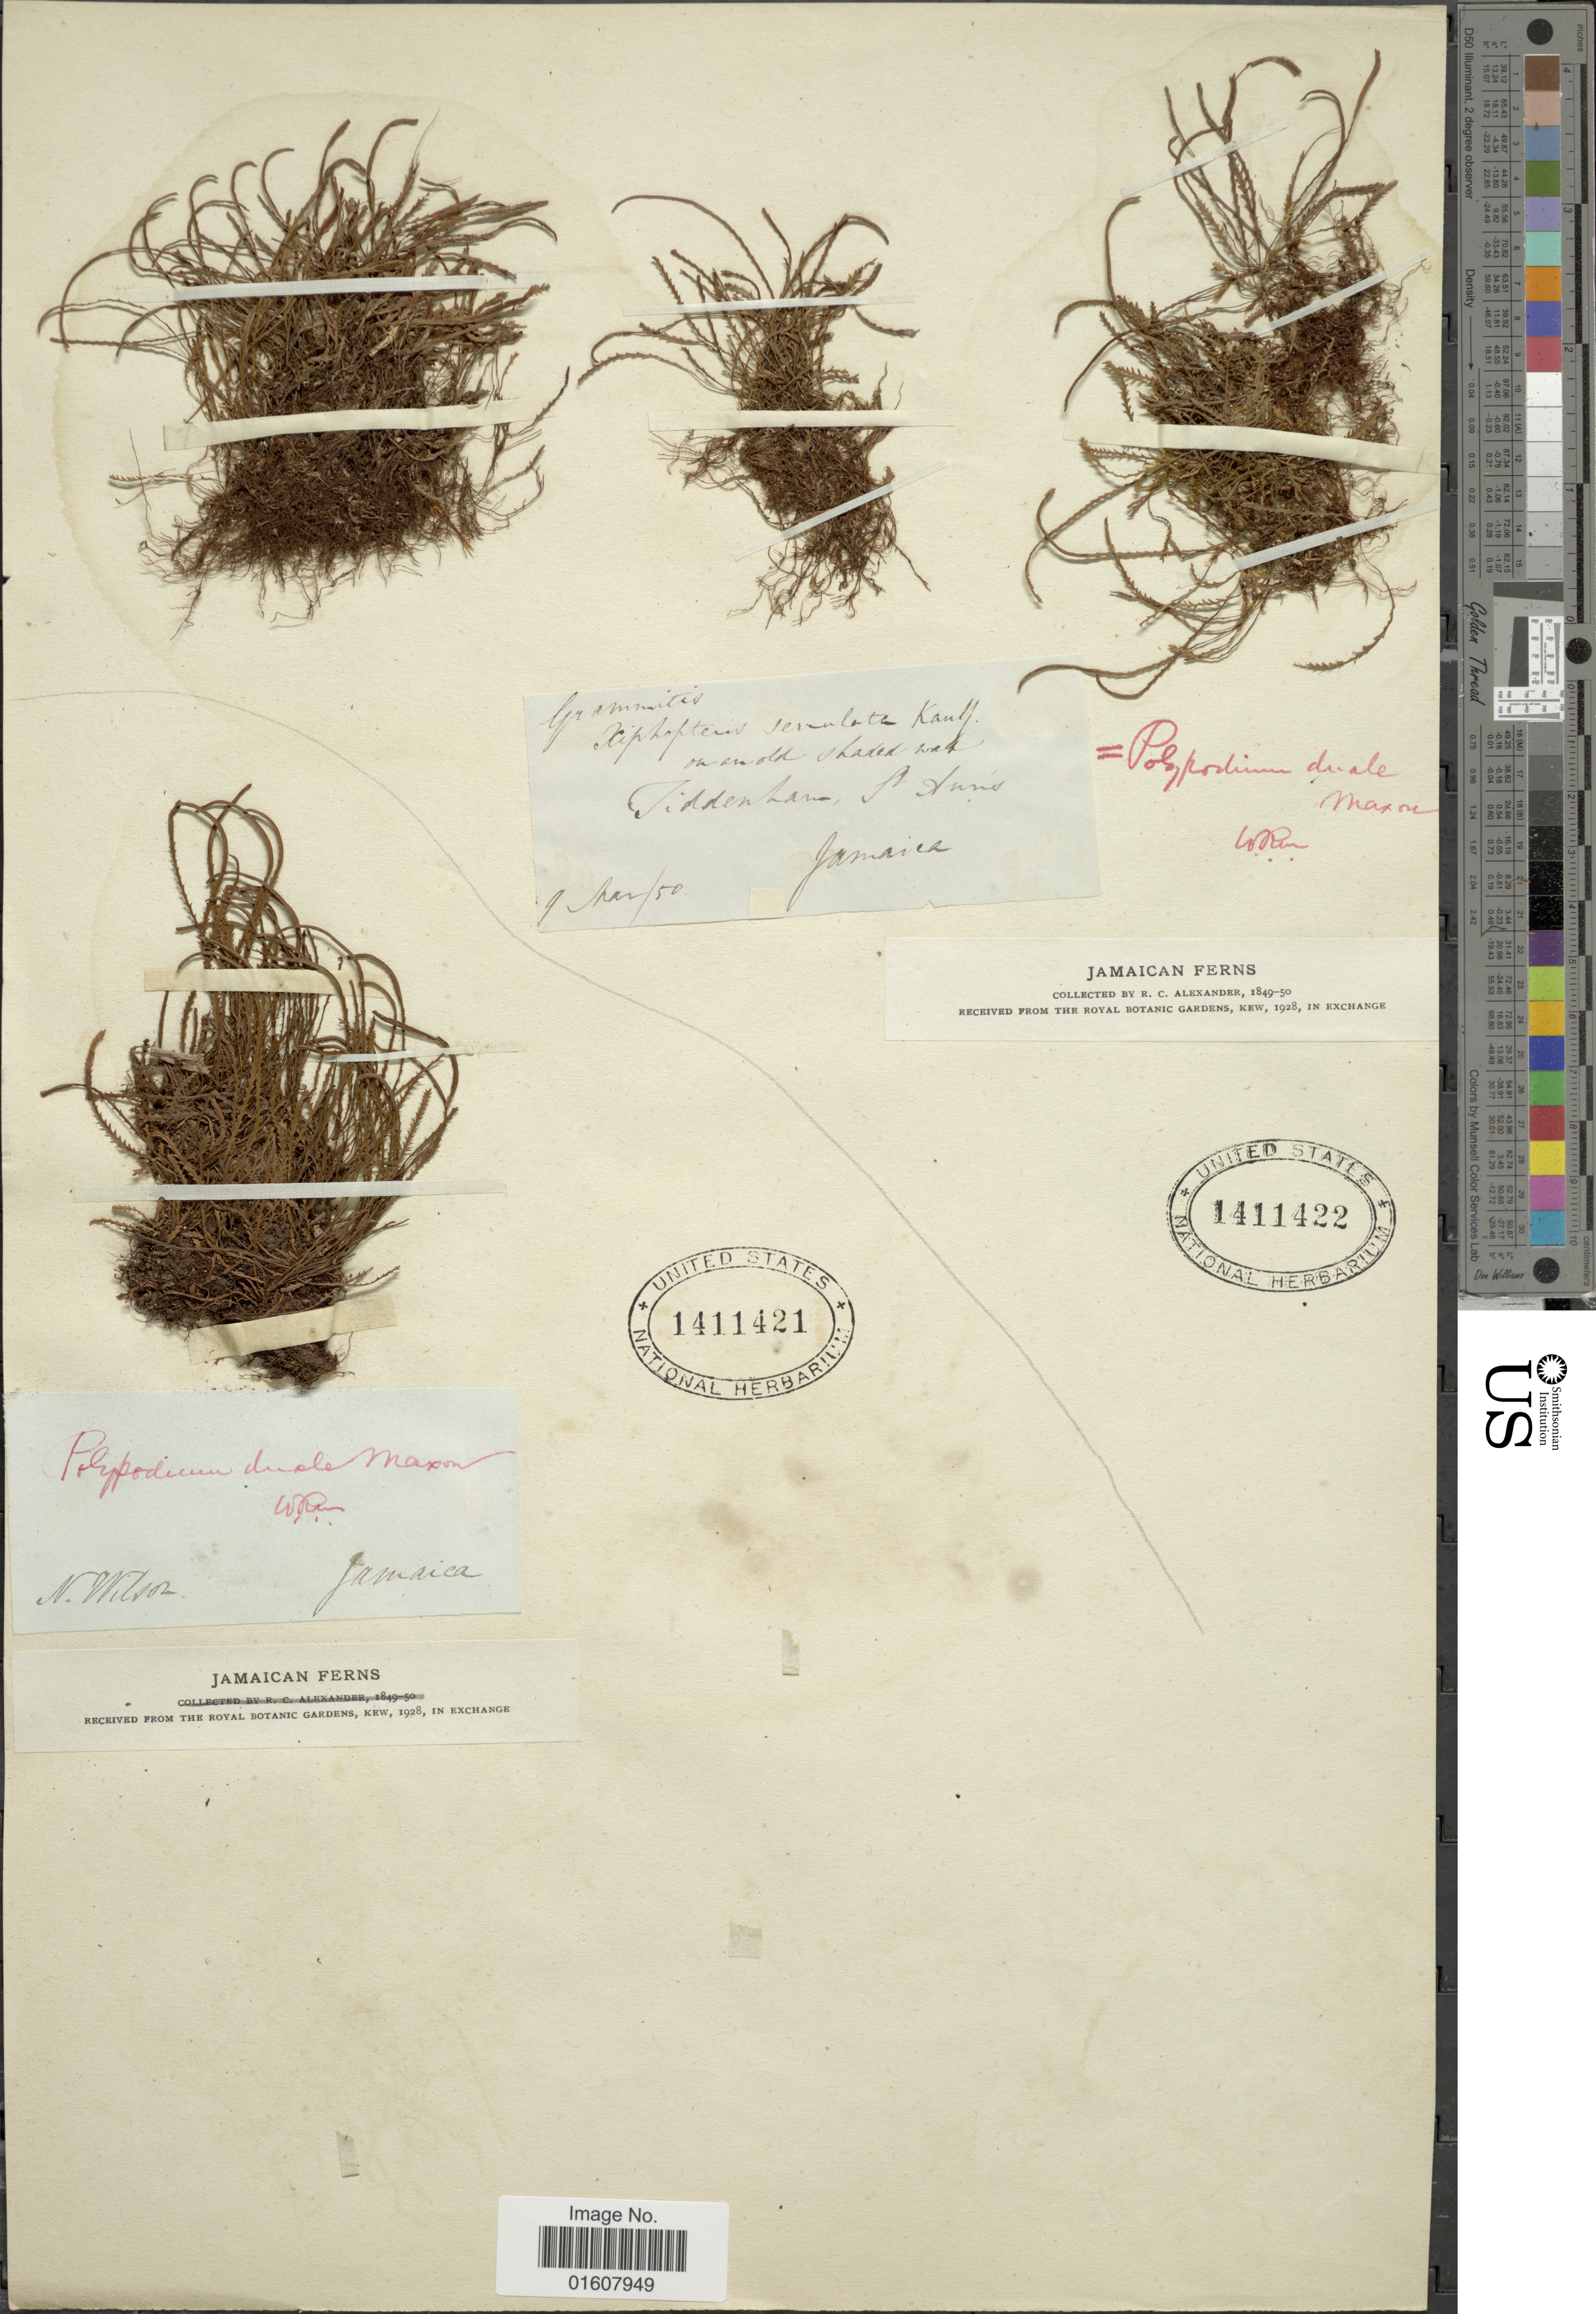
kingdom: Plantae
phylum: Tracheophyta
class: Polypodiopsida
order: Polypodiales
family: Polypodiaceae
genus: Cochlidium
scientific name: Cochlidium serrulatum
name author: (Sw.) L.E. Bishop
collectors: J. Wilson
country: Jamaica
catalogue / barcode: US 1411421